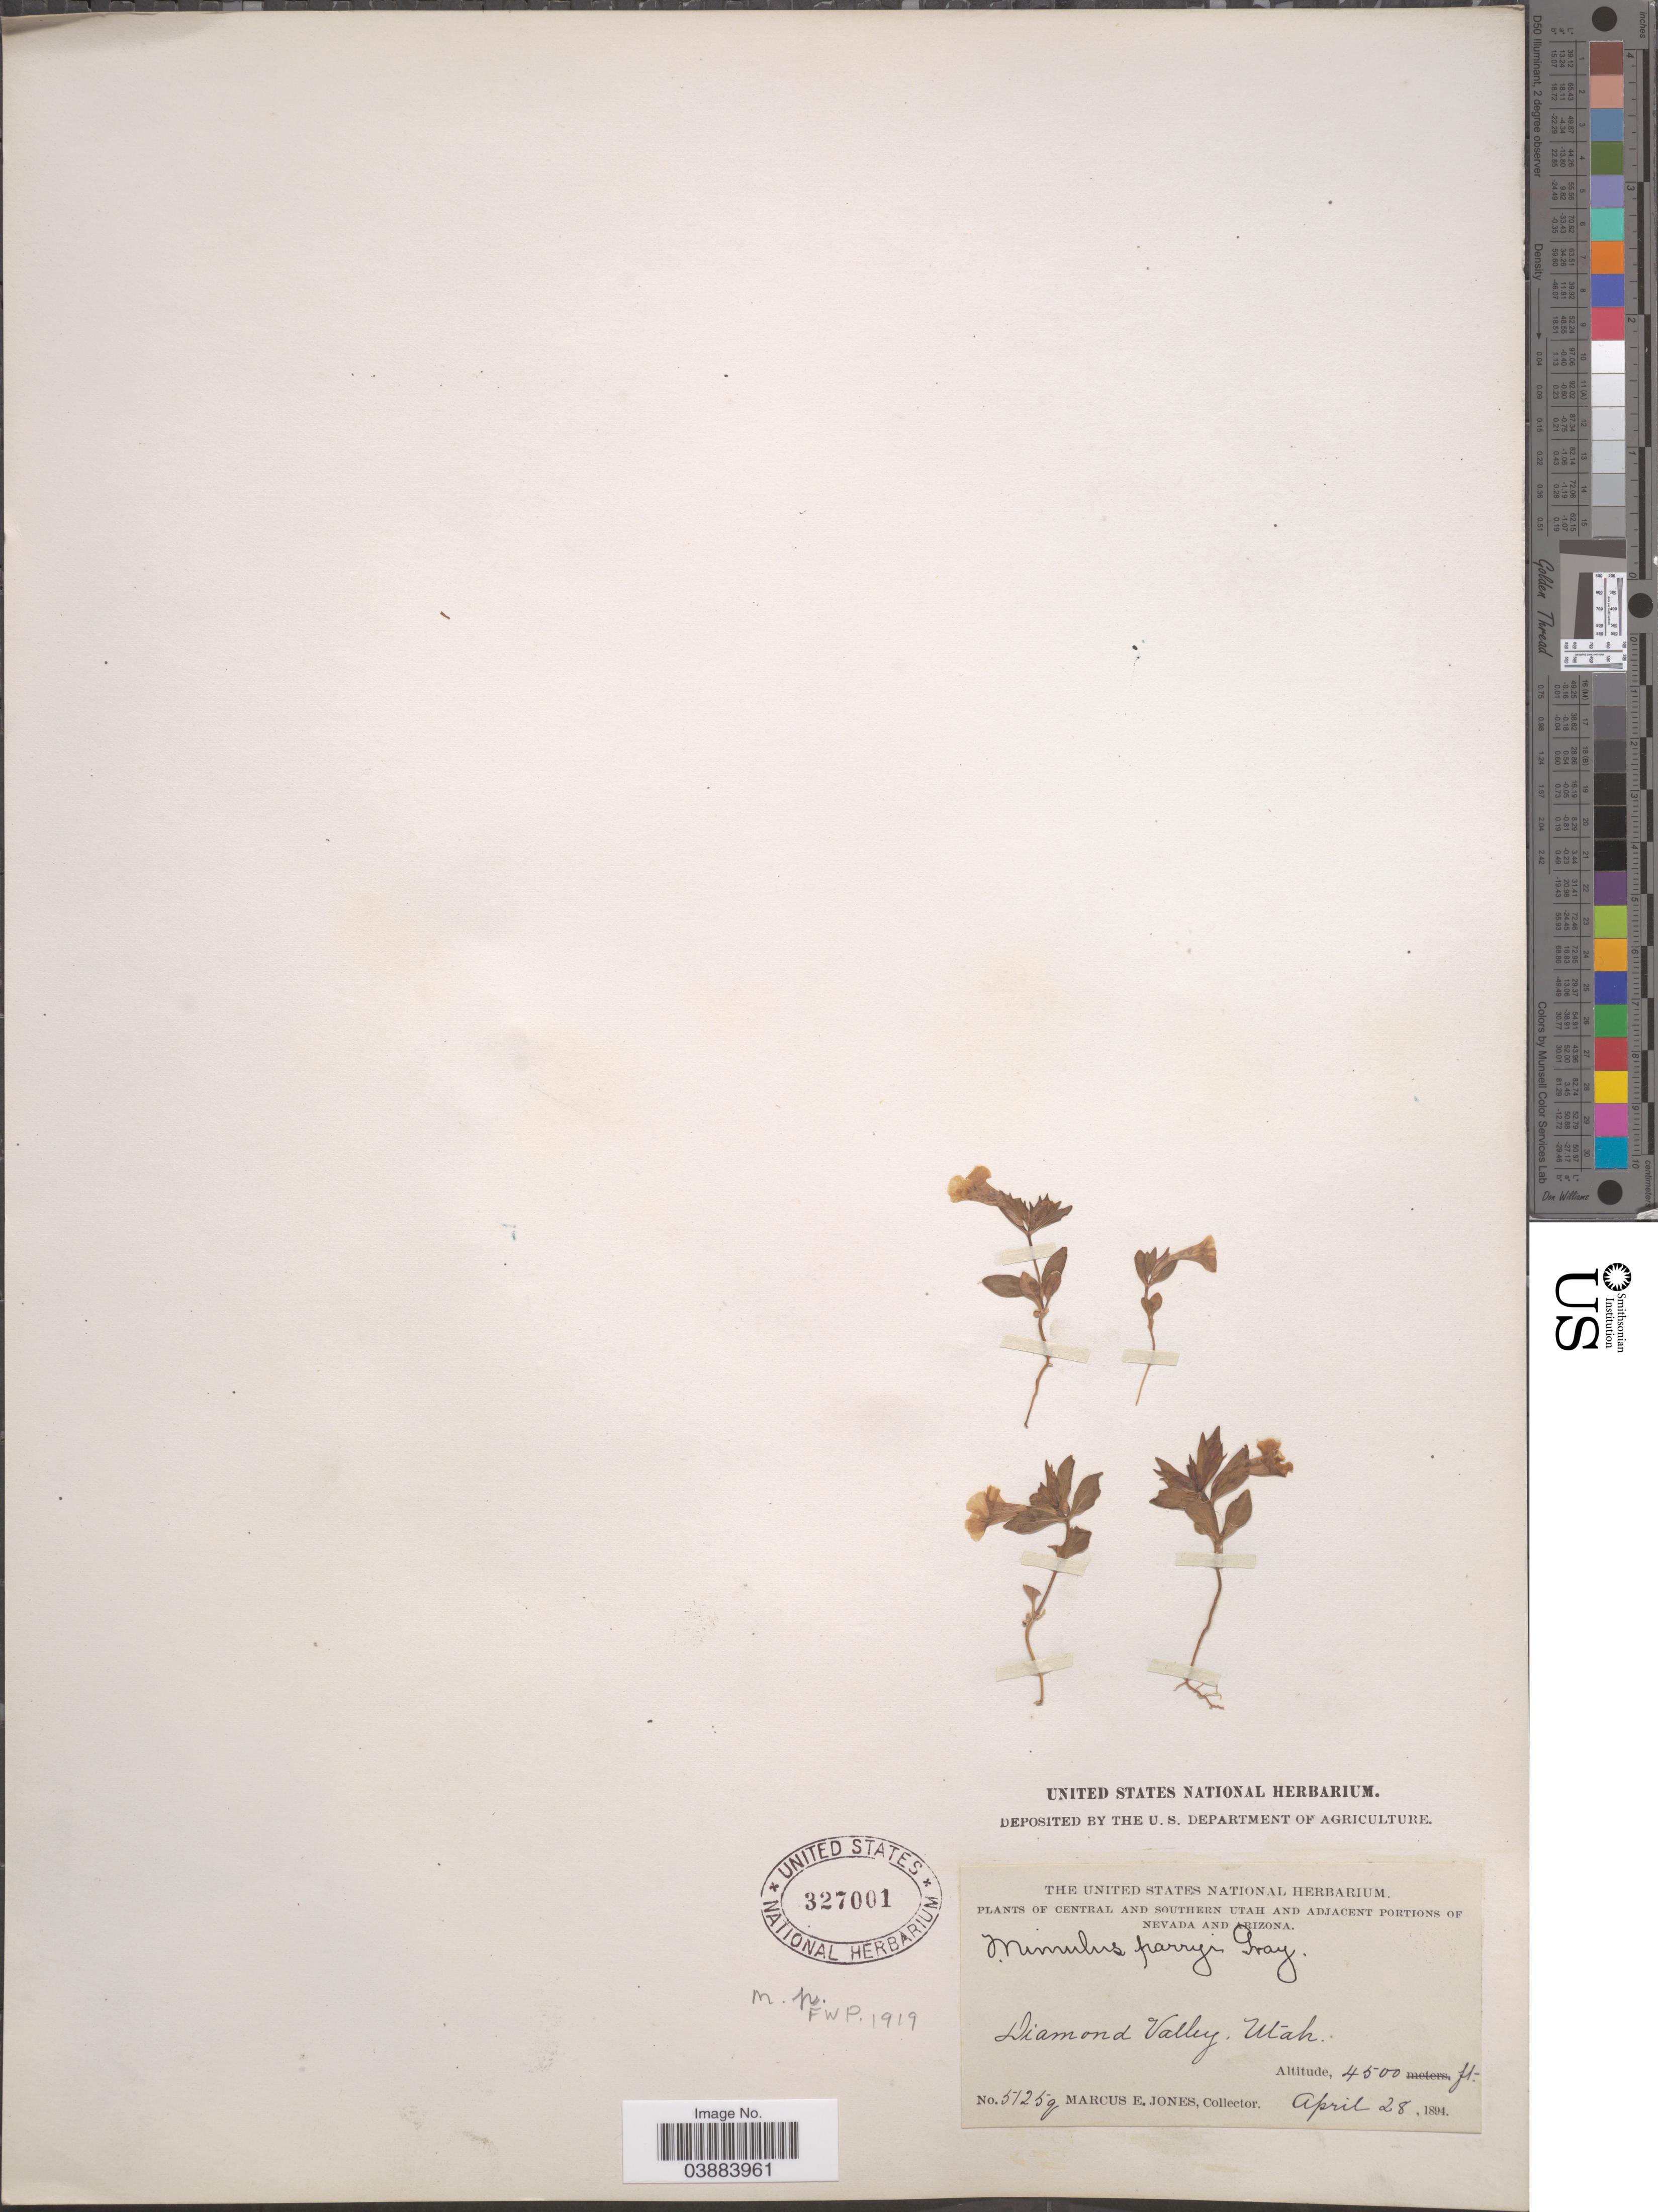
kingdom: Plantae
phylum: Tracheophyta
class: Magnoliopsida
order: Lamiales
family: Phrymaceae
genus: Eunanus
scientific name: Eunanus parryi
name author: (A. Gray) Greene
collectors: M. E. Jones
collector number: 5125g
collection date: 1894-04-28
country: United States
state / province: Utah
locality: Central and Southern Utah. Diamond Valley.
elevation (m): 1372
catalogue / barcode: US 327001